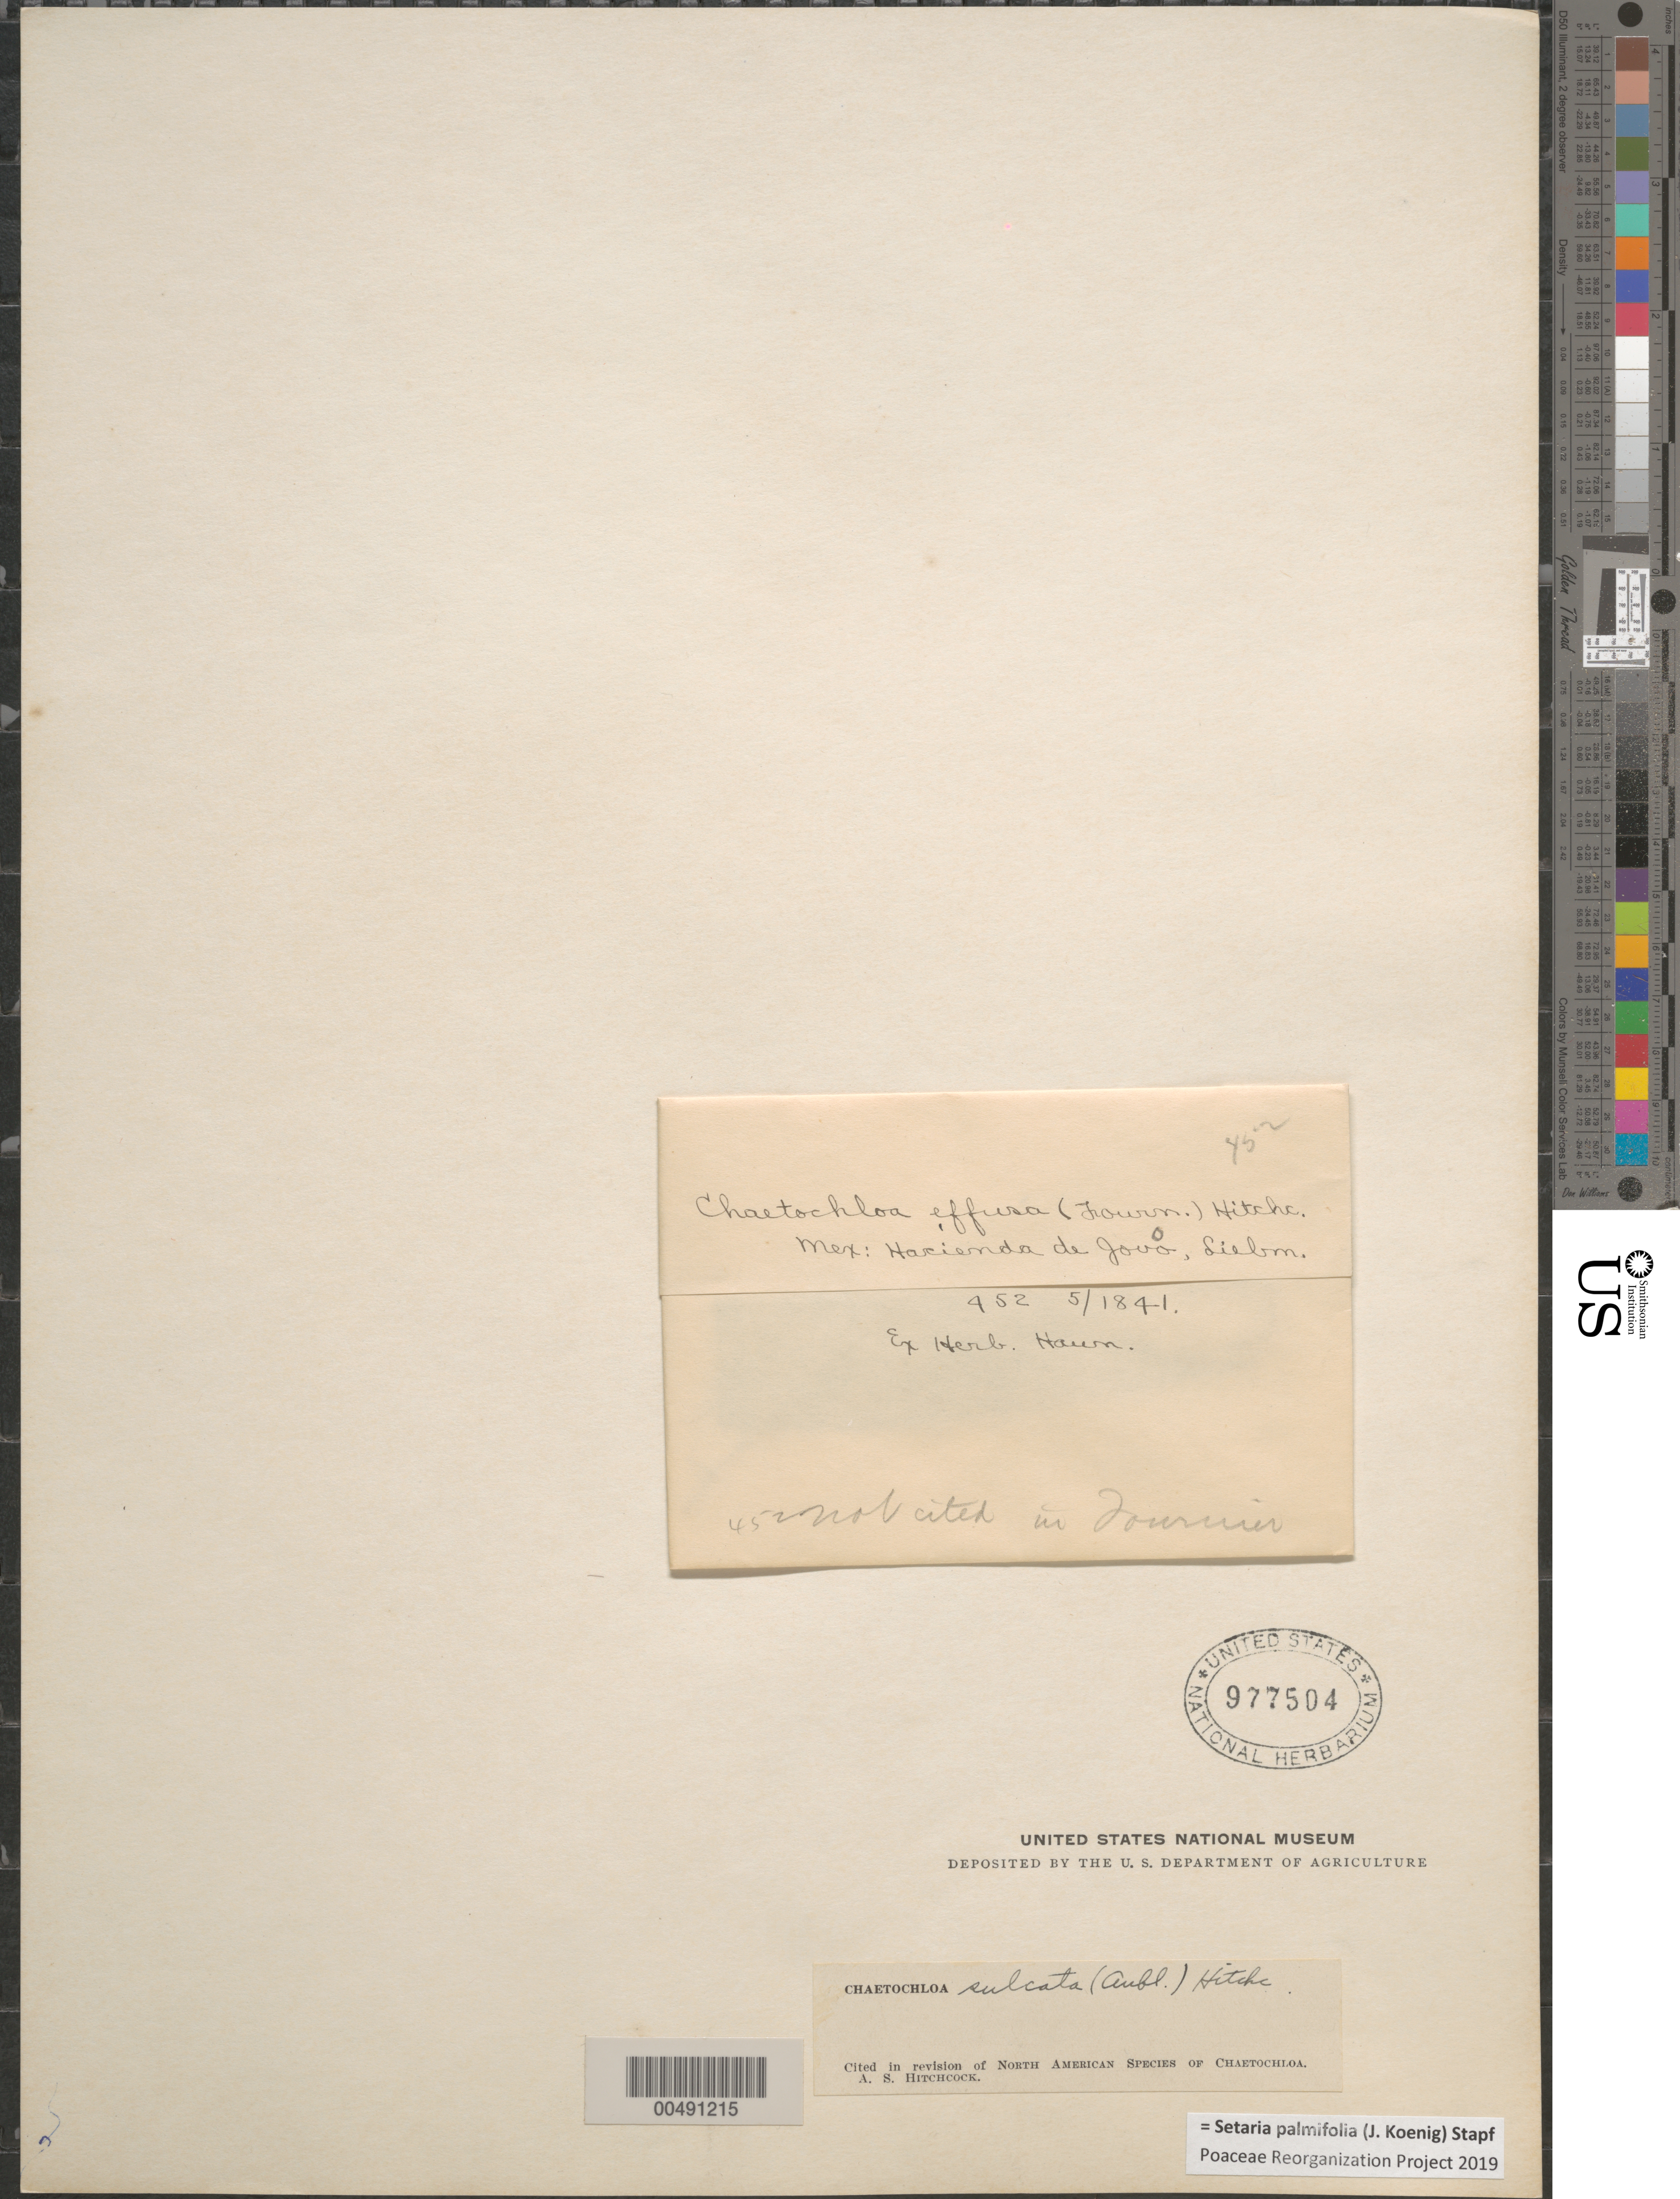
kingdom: Plantae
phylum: Tracheophyta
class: Liliopsida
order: Poales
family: Poaceae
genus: Setaria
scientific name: Setaria palmifolia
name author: (J. Koenig) Stapf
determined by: Poaceae Reorganization Project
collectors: F. M. Liebmann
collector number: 452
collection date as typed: May 1841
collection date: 1841-05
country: Mexico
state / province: Oaxaca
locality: Hacienda de Jovo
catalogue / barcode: US 977504